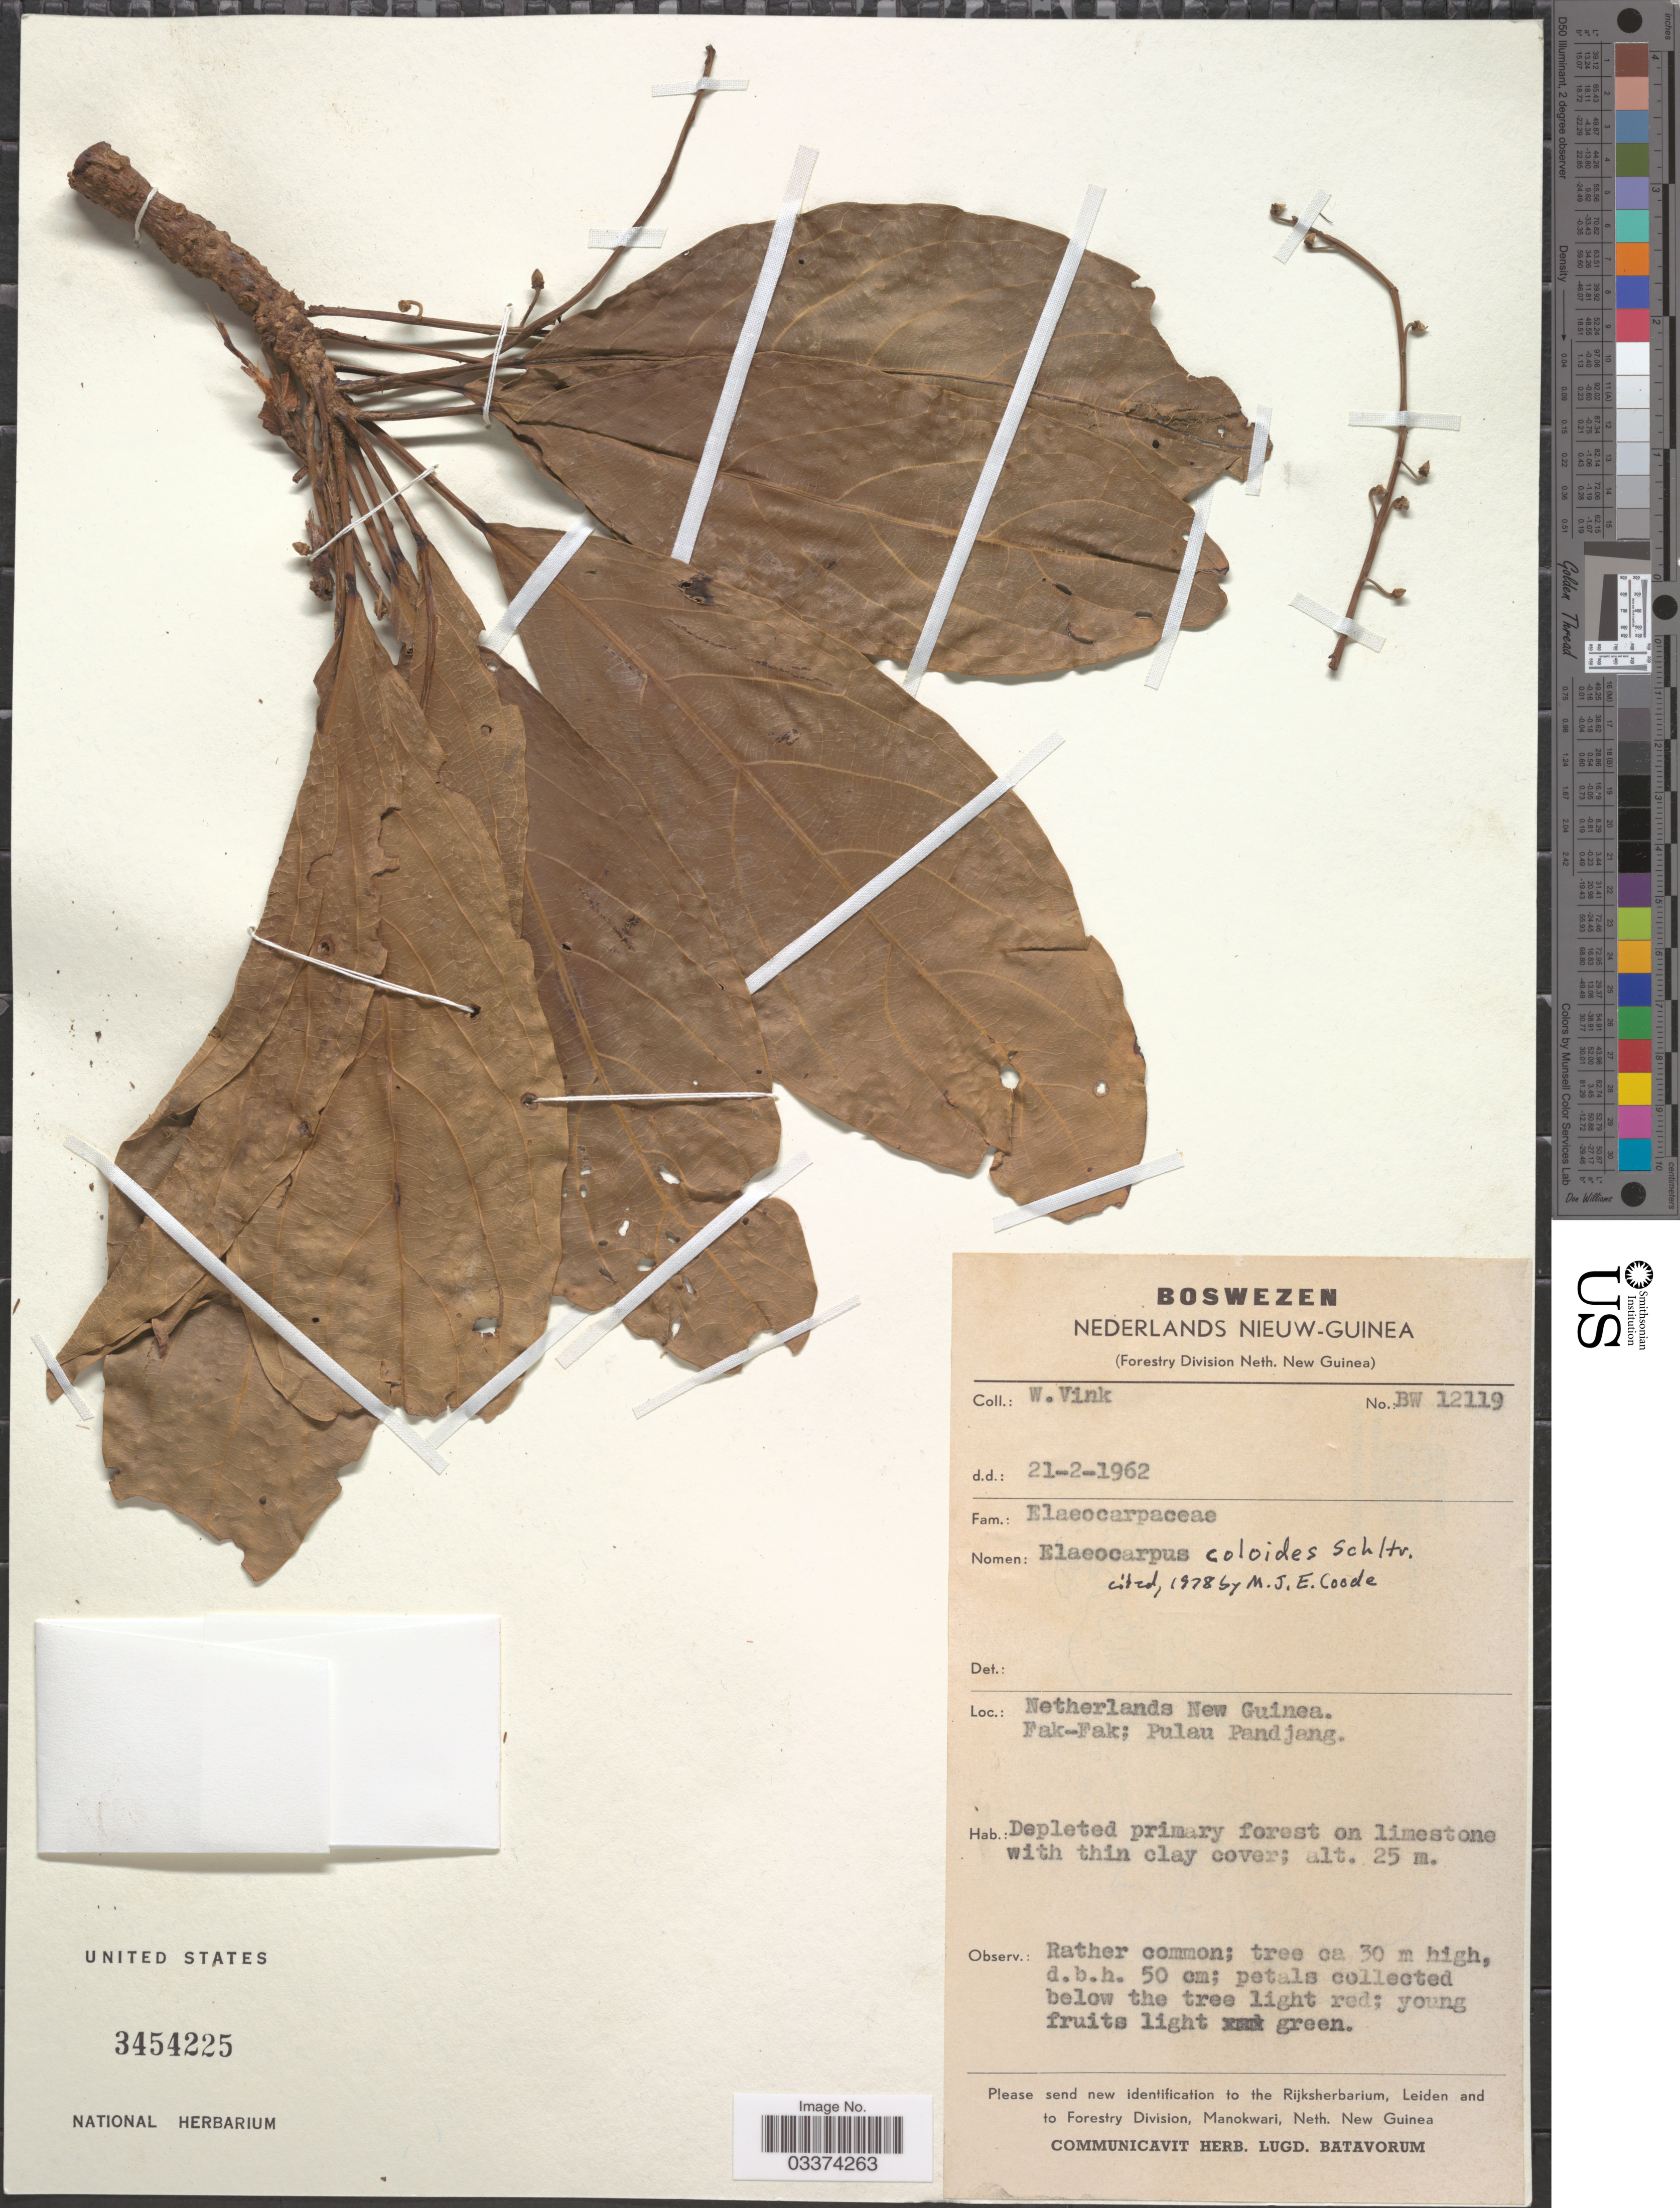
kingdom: Plantae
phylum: Tracheophyta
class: Magnoliopsida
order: Oxalidales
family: Elaeocarpaceae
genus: Elaeocarpus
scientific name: Elaeocarpus coloides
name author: Schltr.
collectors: W. Vink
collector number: BW 12119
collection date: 1962-02-21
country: Indonesia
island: New Guinea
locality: Netherlands New Guinea. Fak-Fak; Pulau Pandjang.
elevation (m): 25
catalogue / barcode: US 3454225